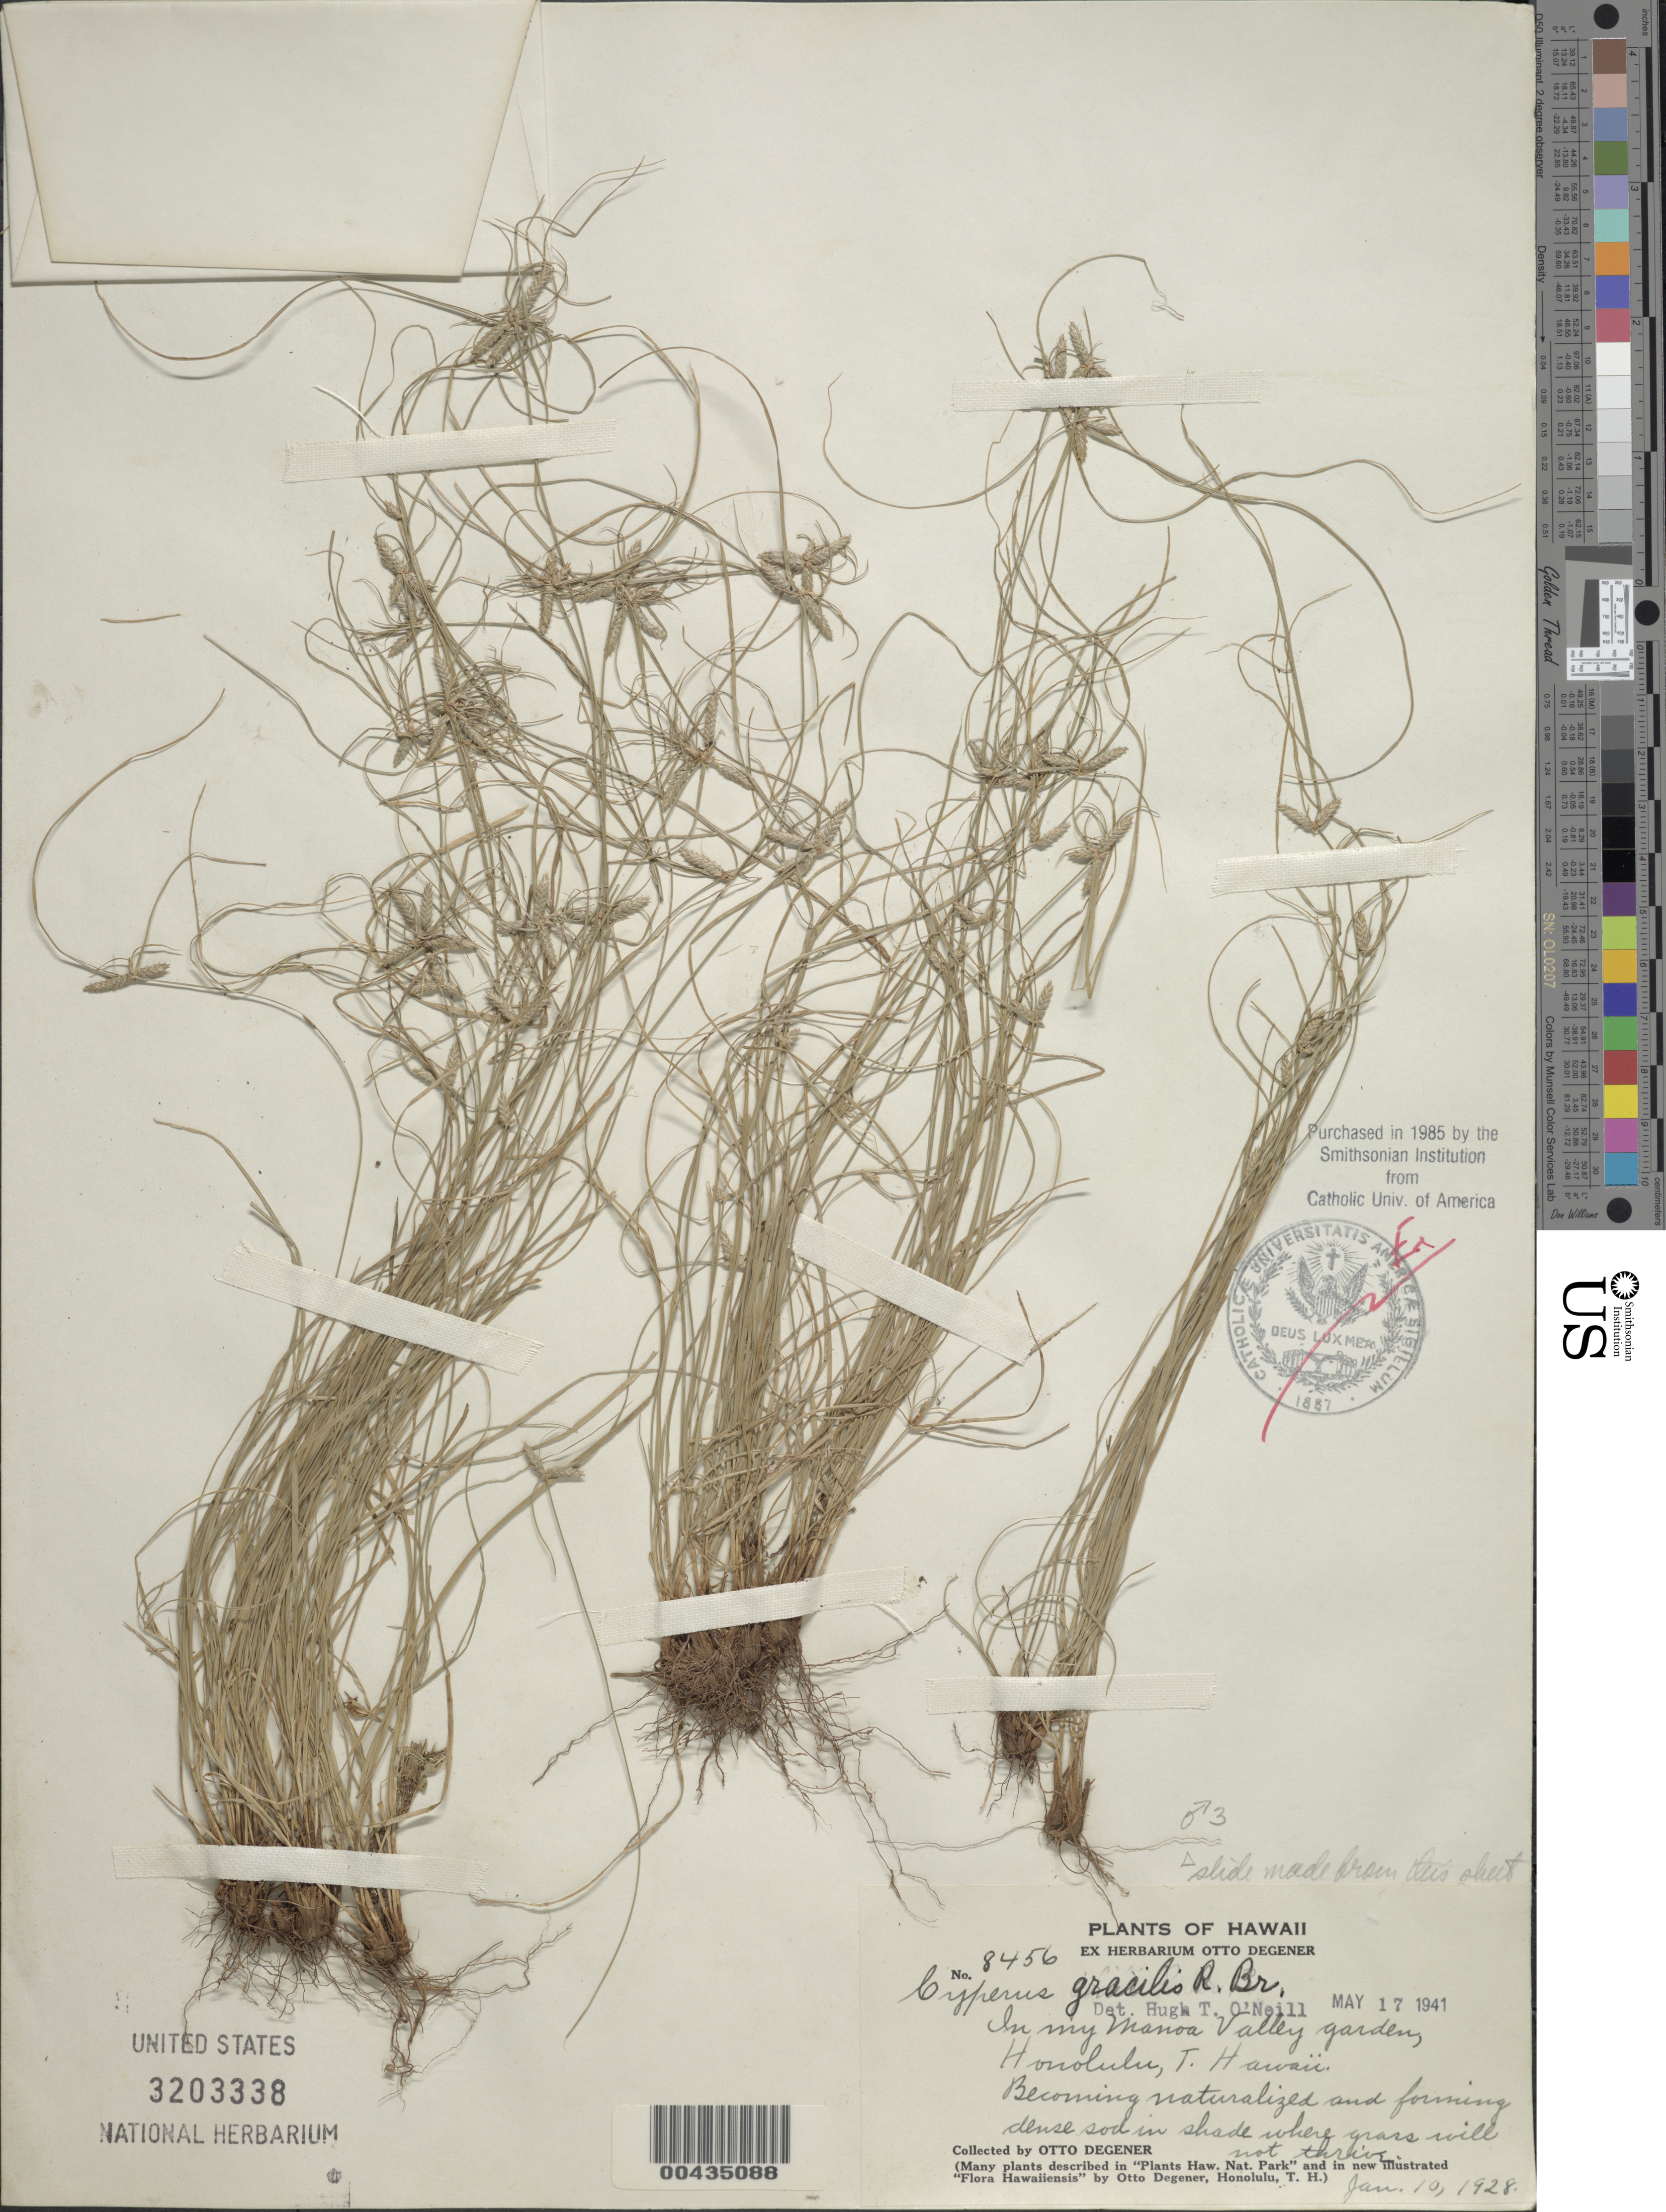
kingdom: Plantae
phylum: Tracheophyta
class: Liliopsida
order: Poales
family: Cyperaceae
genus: Cyperus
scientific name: Cyperus gracilis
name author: R. Br.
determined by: O'Neill, Hugh T.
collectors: O. Degener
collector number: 8456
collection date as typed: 10 Jan 1928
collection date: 1928-01-10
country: United States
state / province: Hawaii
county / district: Honolulu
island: Oahu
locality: Manoa Valley, Honolulu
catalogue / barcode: US 3203338